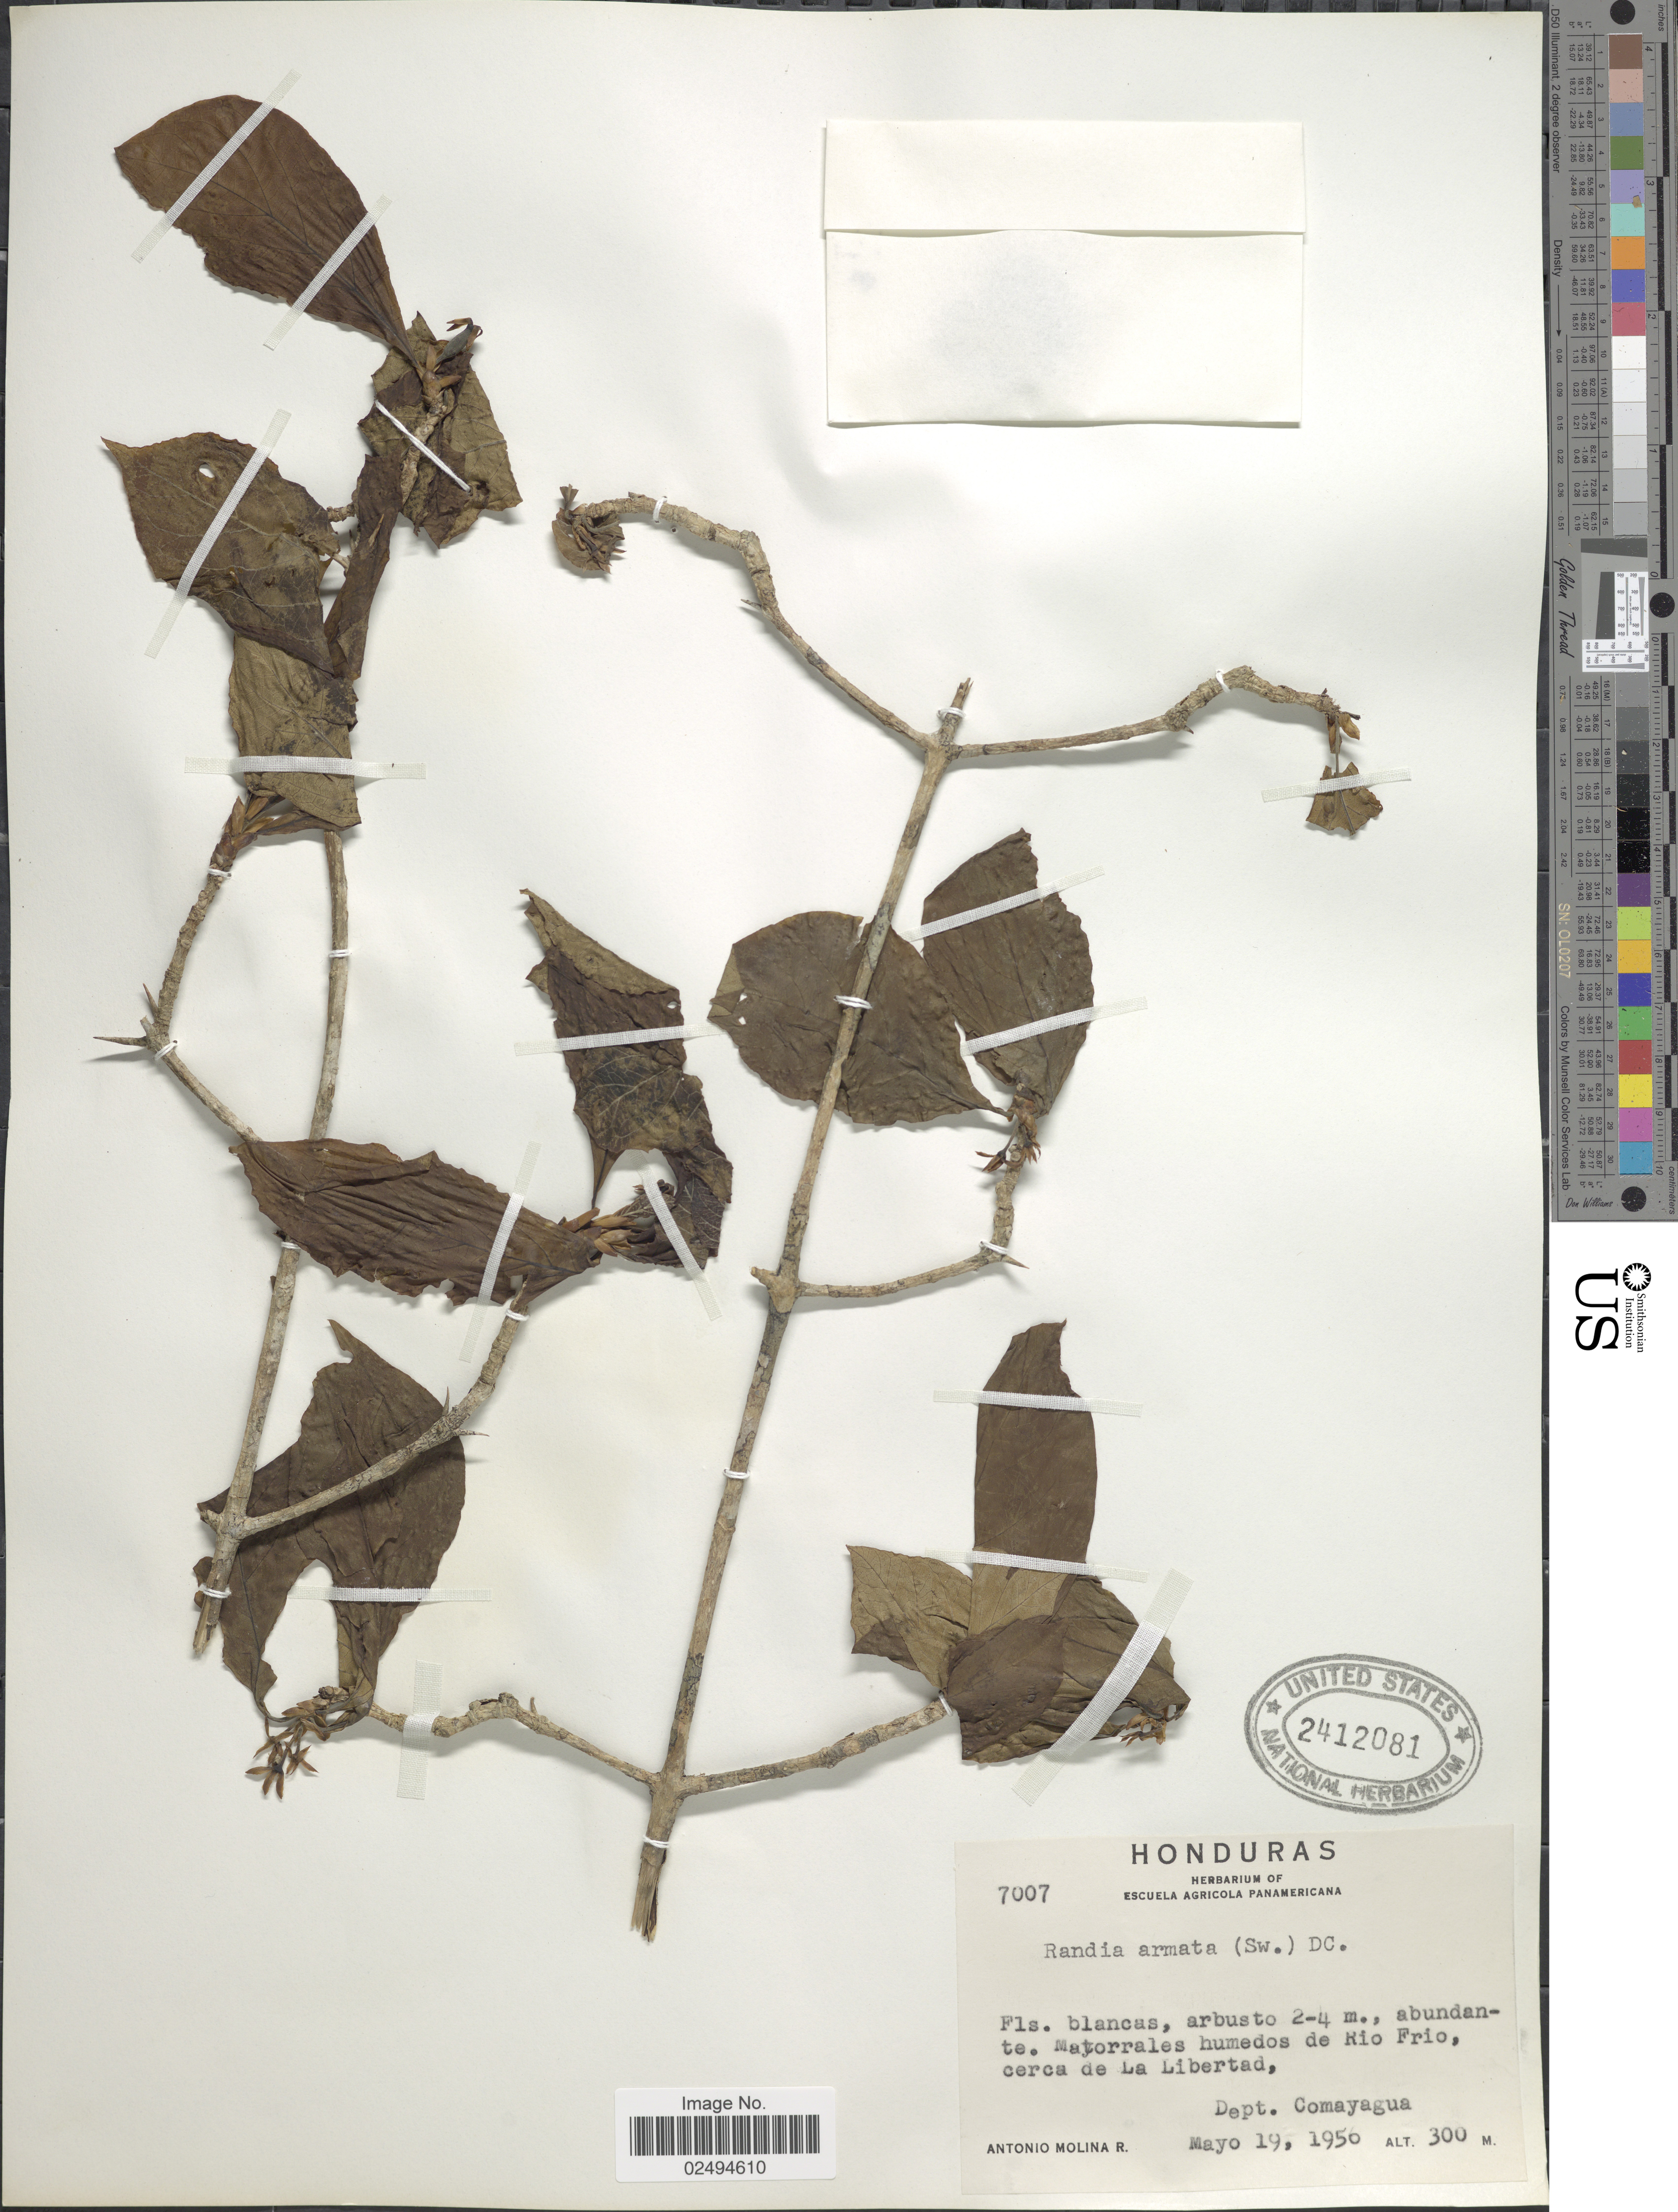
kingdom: Plantae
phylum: Tracheophyta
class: Magnoliopsida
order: Gentianales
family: Rubiaceae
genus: Randia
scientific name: Randia armata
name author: (Sw.) DC.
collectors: A. Molina R.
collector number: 7007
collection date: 1956-05-19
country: Honduras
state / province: Comayagua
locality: Matorrales humedos de Rio Frio, cerca de La Libertad, Dept. Comayagua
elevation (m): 300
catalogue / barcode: US 2412081